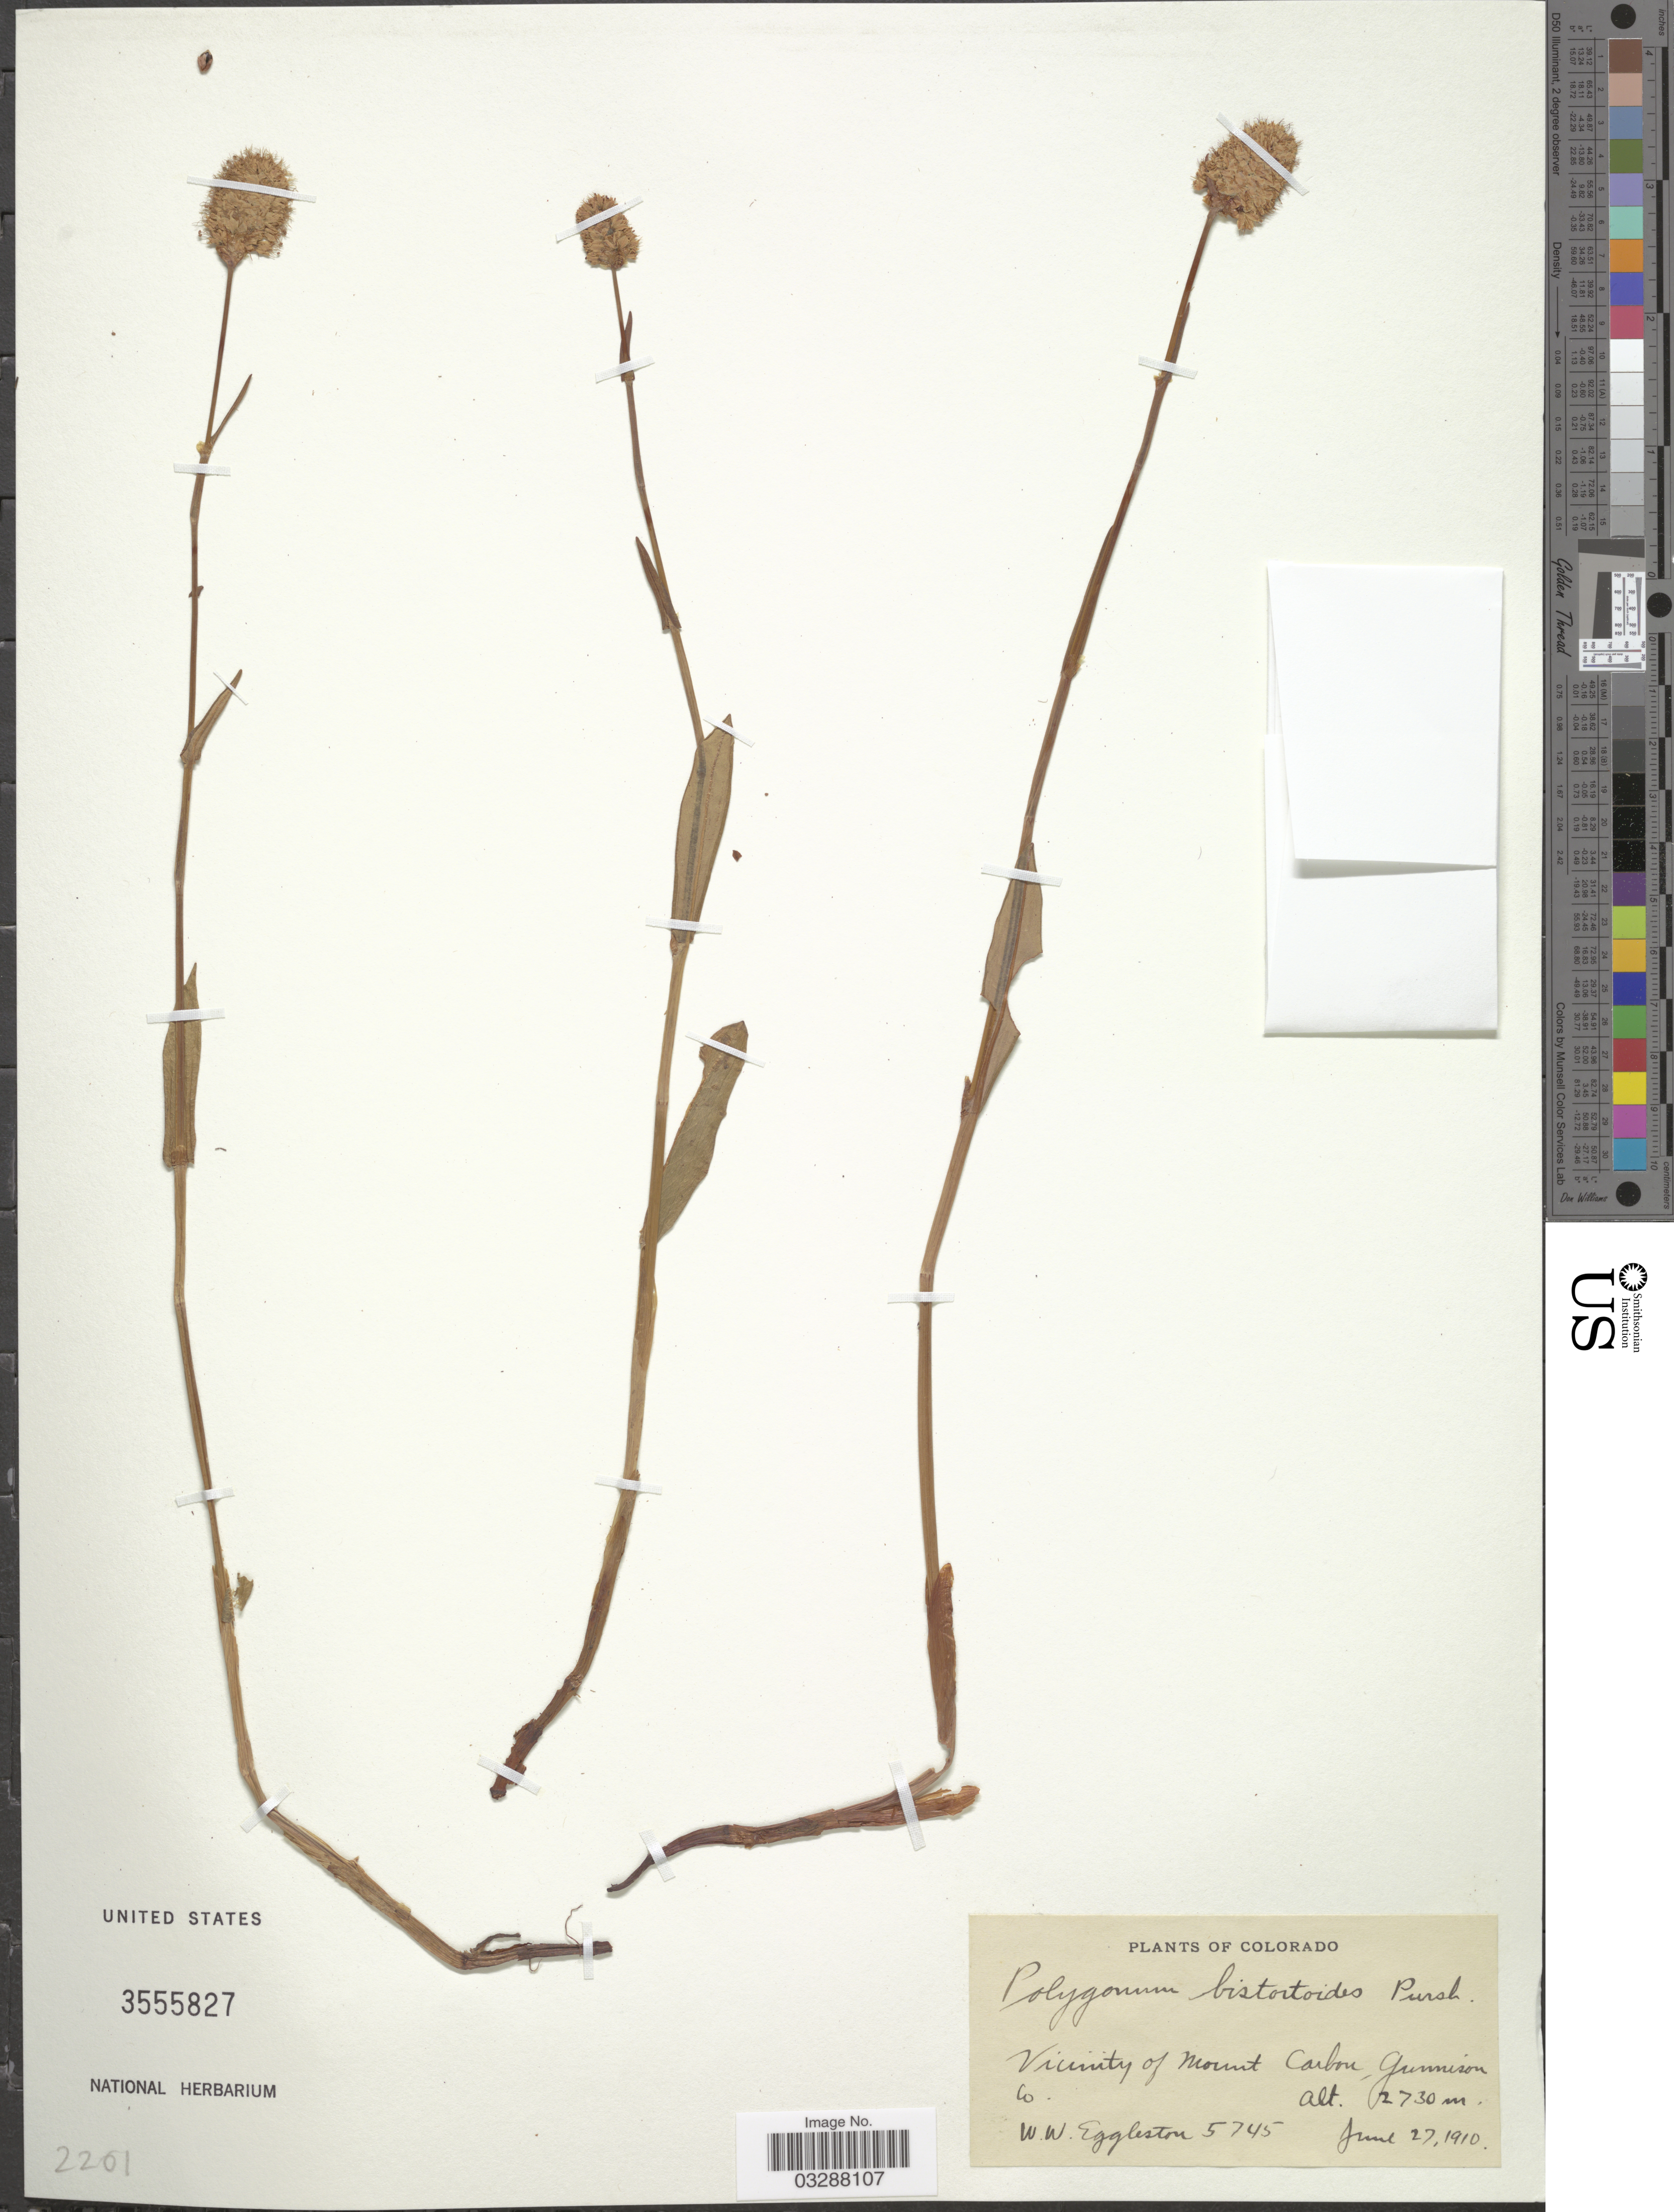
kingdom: Plantae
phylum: Tracheophyta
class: Magnoliopsida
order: Caryophyllales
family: Polygonaceae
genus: Bistorta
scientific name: Bistorta bistortoides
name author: (Pursh) Small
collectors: W. W. Eggleston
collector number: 5745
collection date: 1910-06-27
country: United States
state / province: Colorado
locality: Vicinity of Mount Carbon, Gunnison Co.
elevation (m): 2730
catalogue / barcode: US 3555827